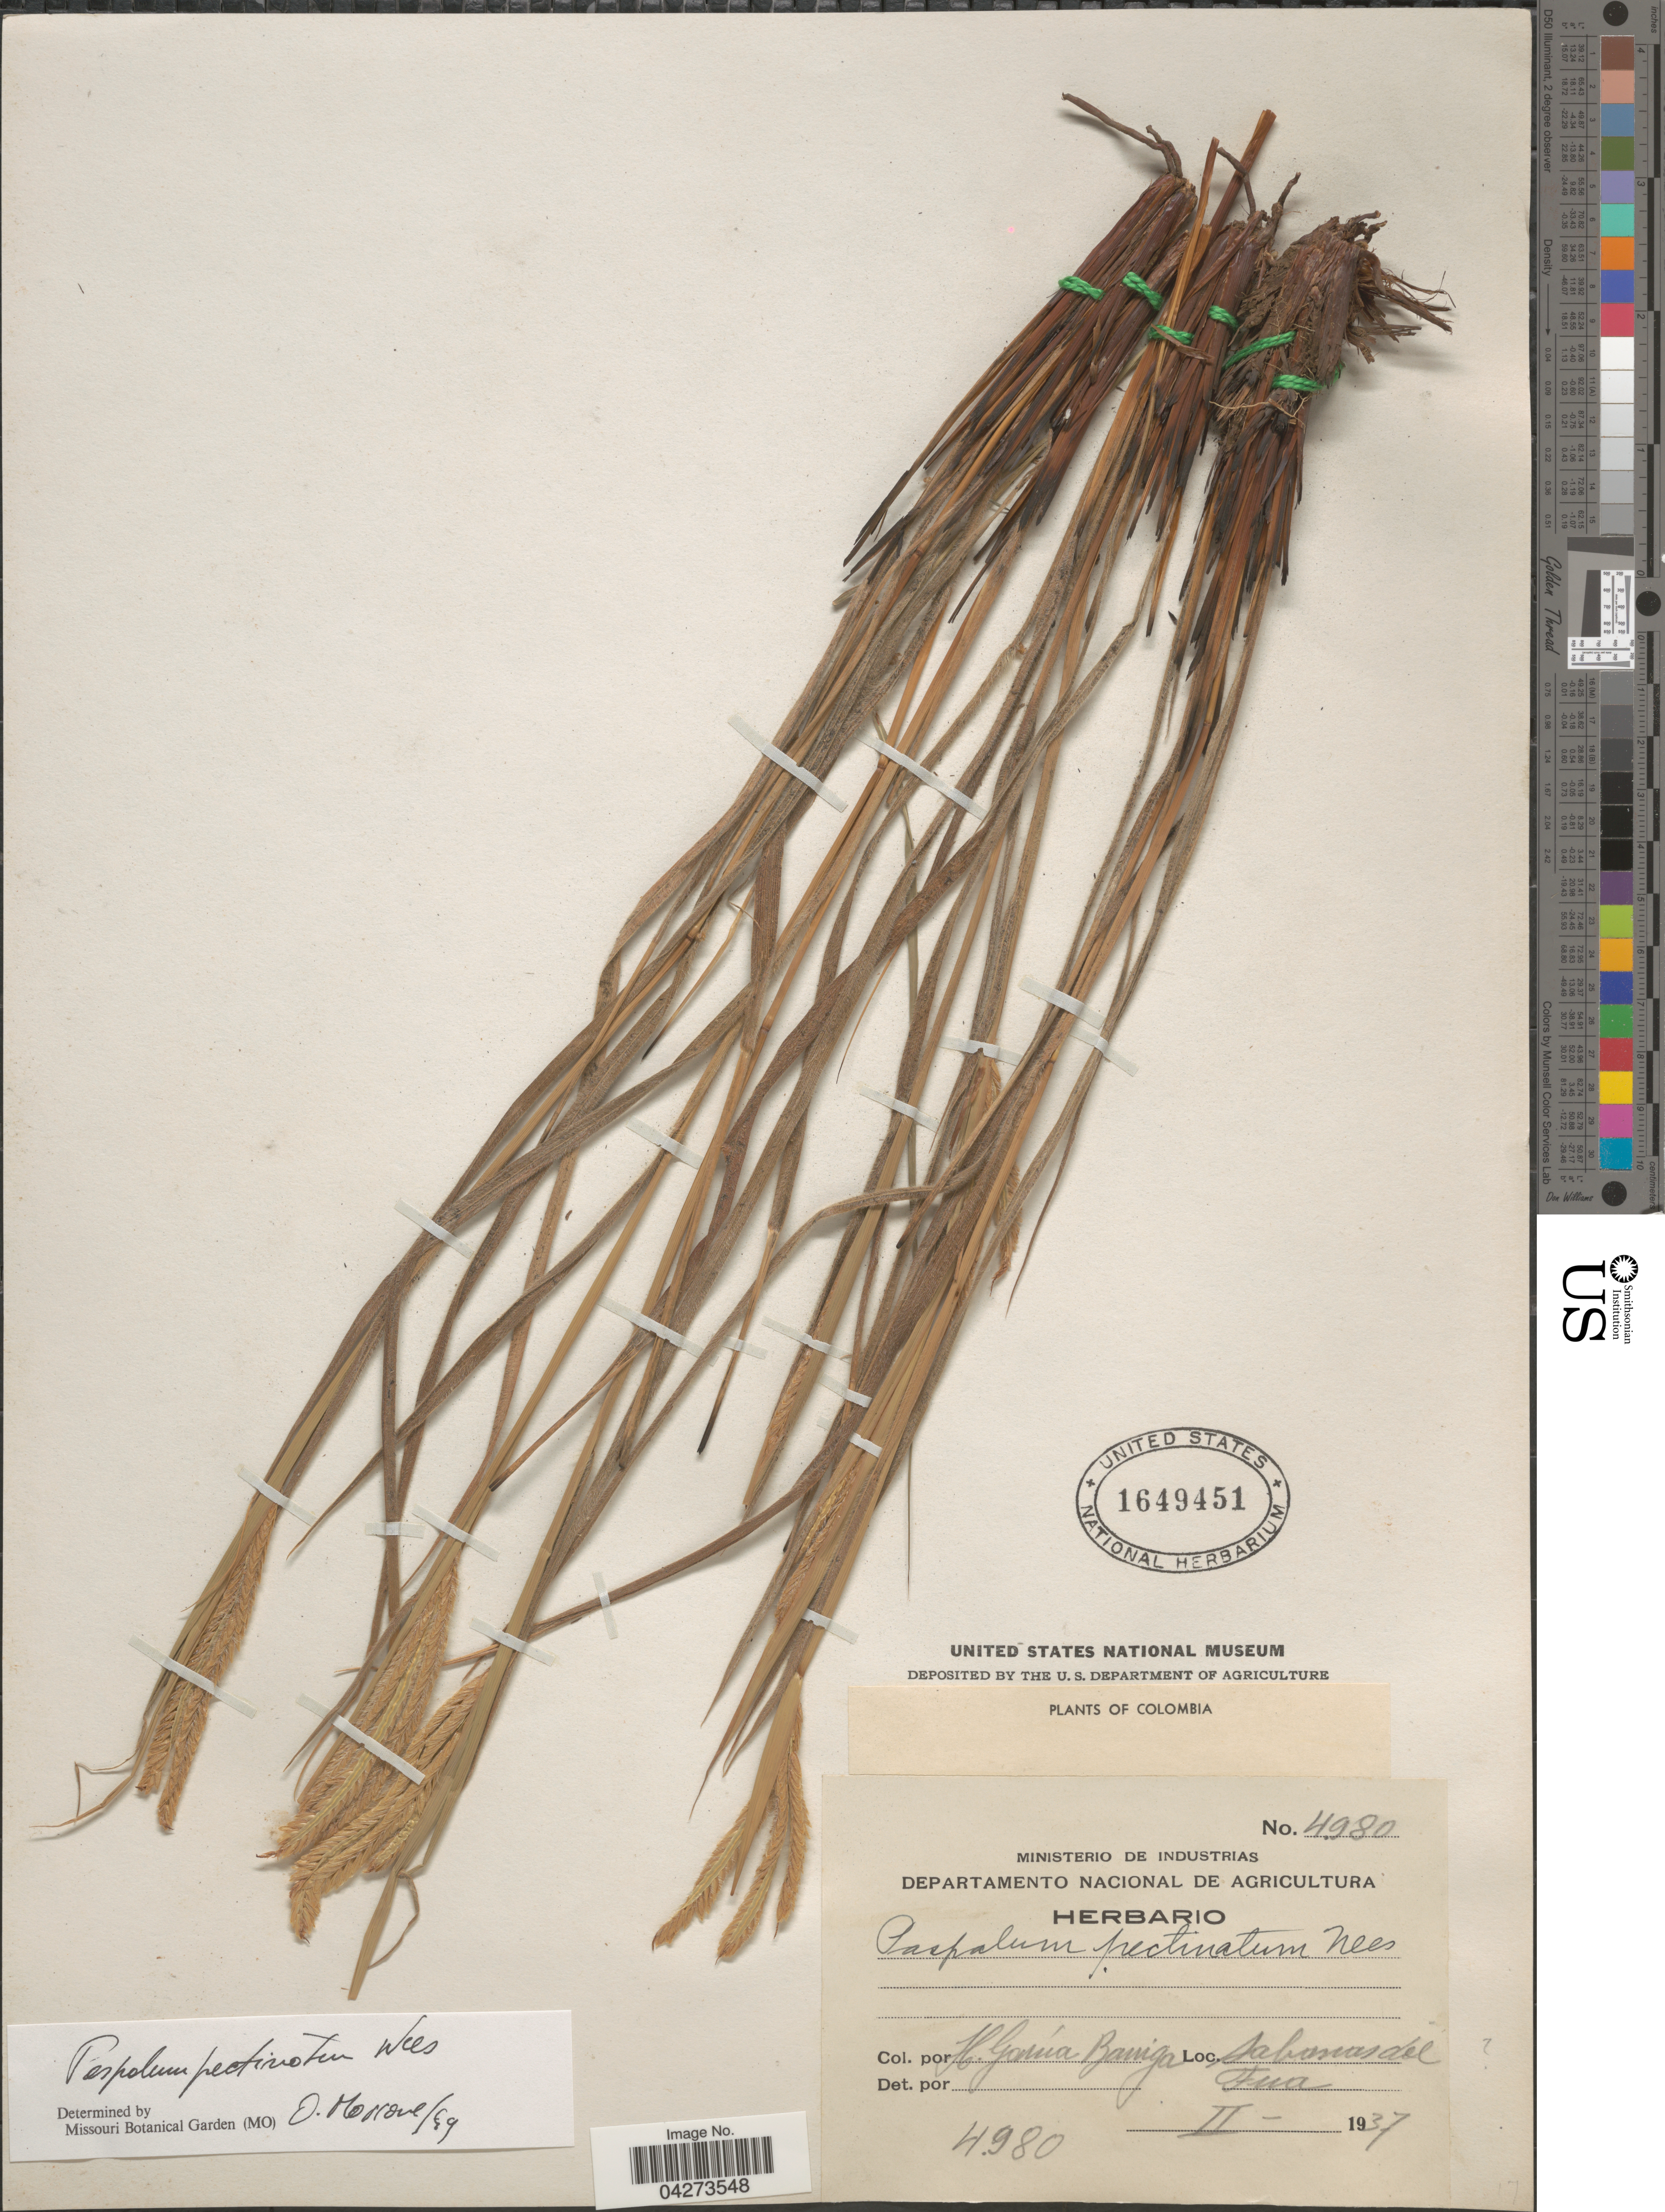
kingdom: Plantae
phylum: Tracheophyta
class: Liliopsida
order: Poales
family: Poaceae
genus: Paspalum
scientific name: Paspalum pectinatum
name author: Nees ex Trin.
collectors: H. García Barriga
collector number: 4980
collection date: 1937-02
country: Colombia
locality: Sabanas del Fua.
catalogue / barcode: US 1649451